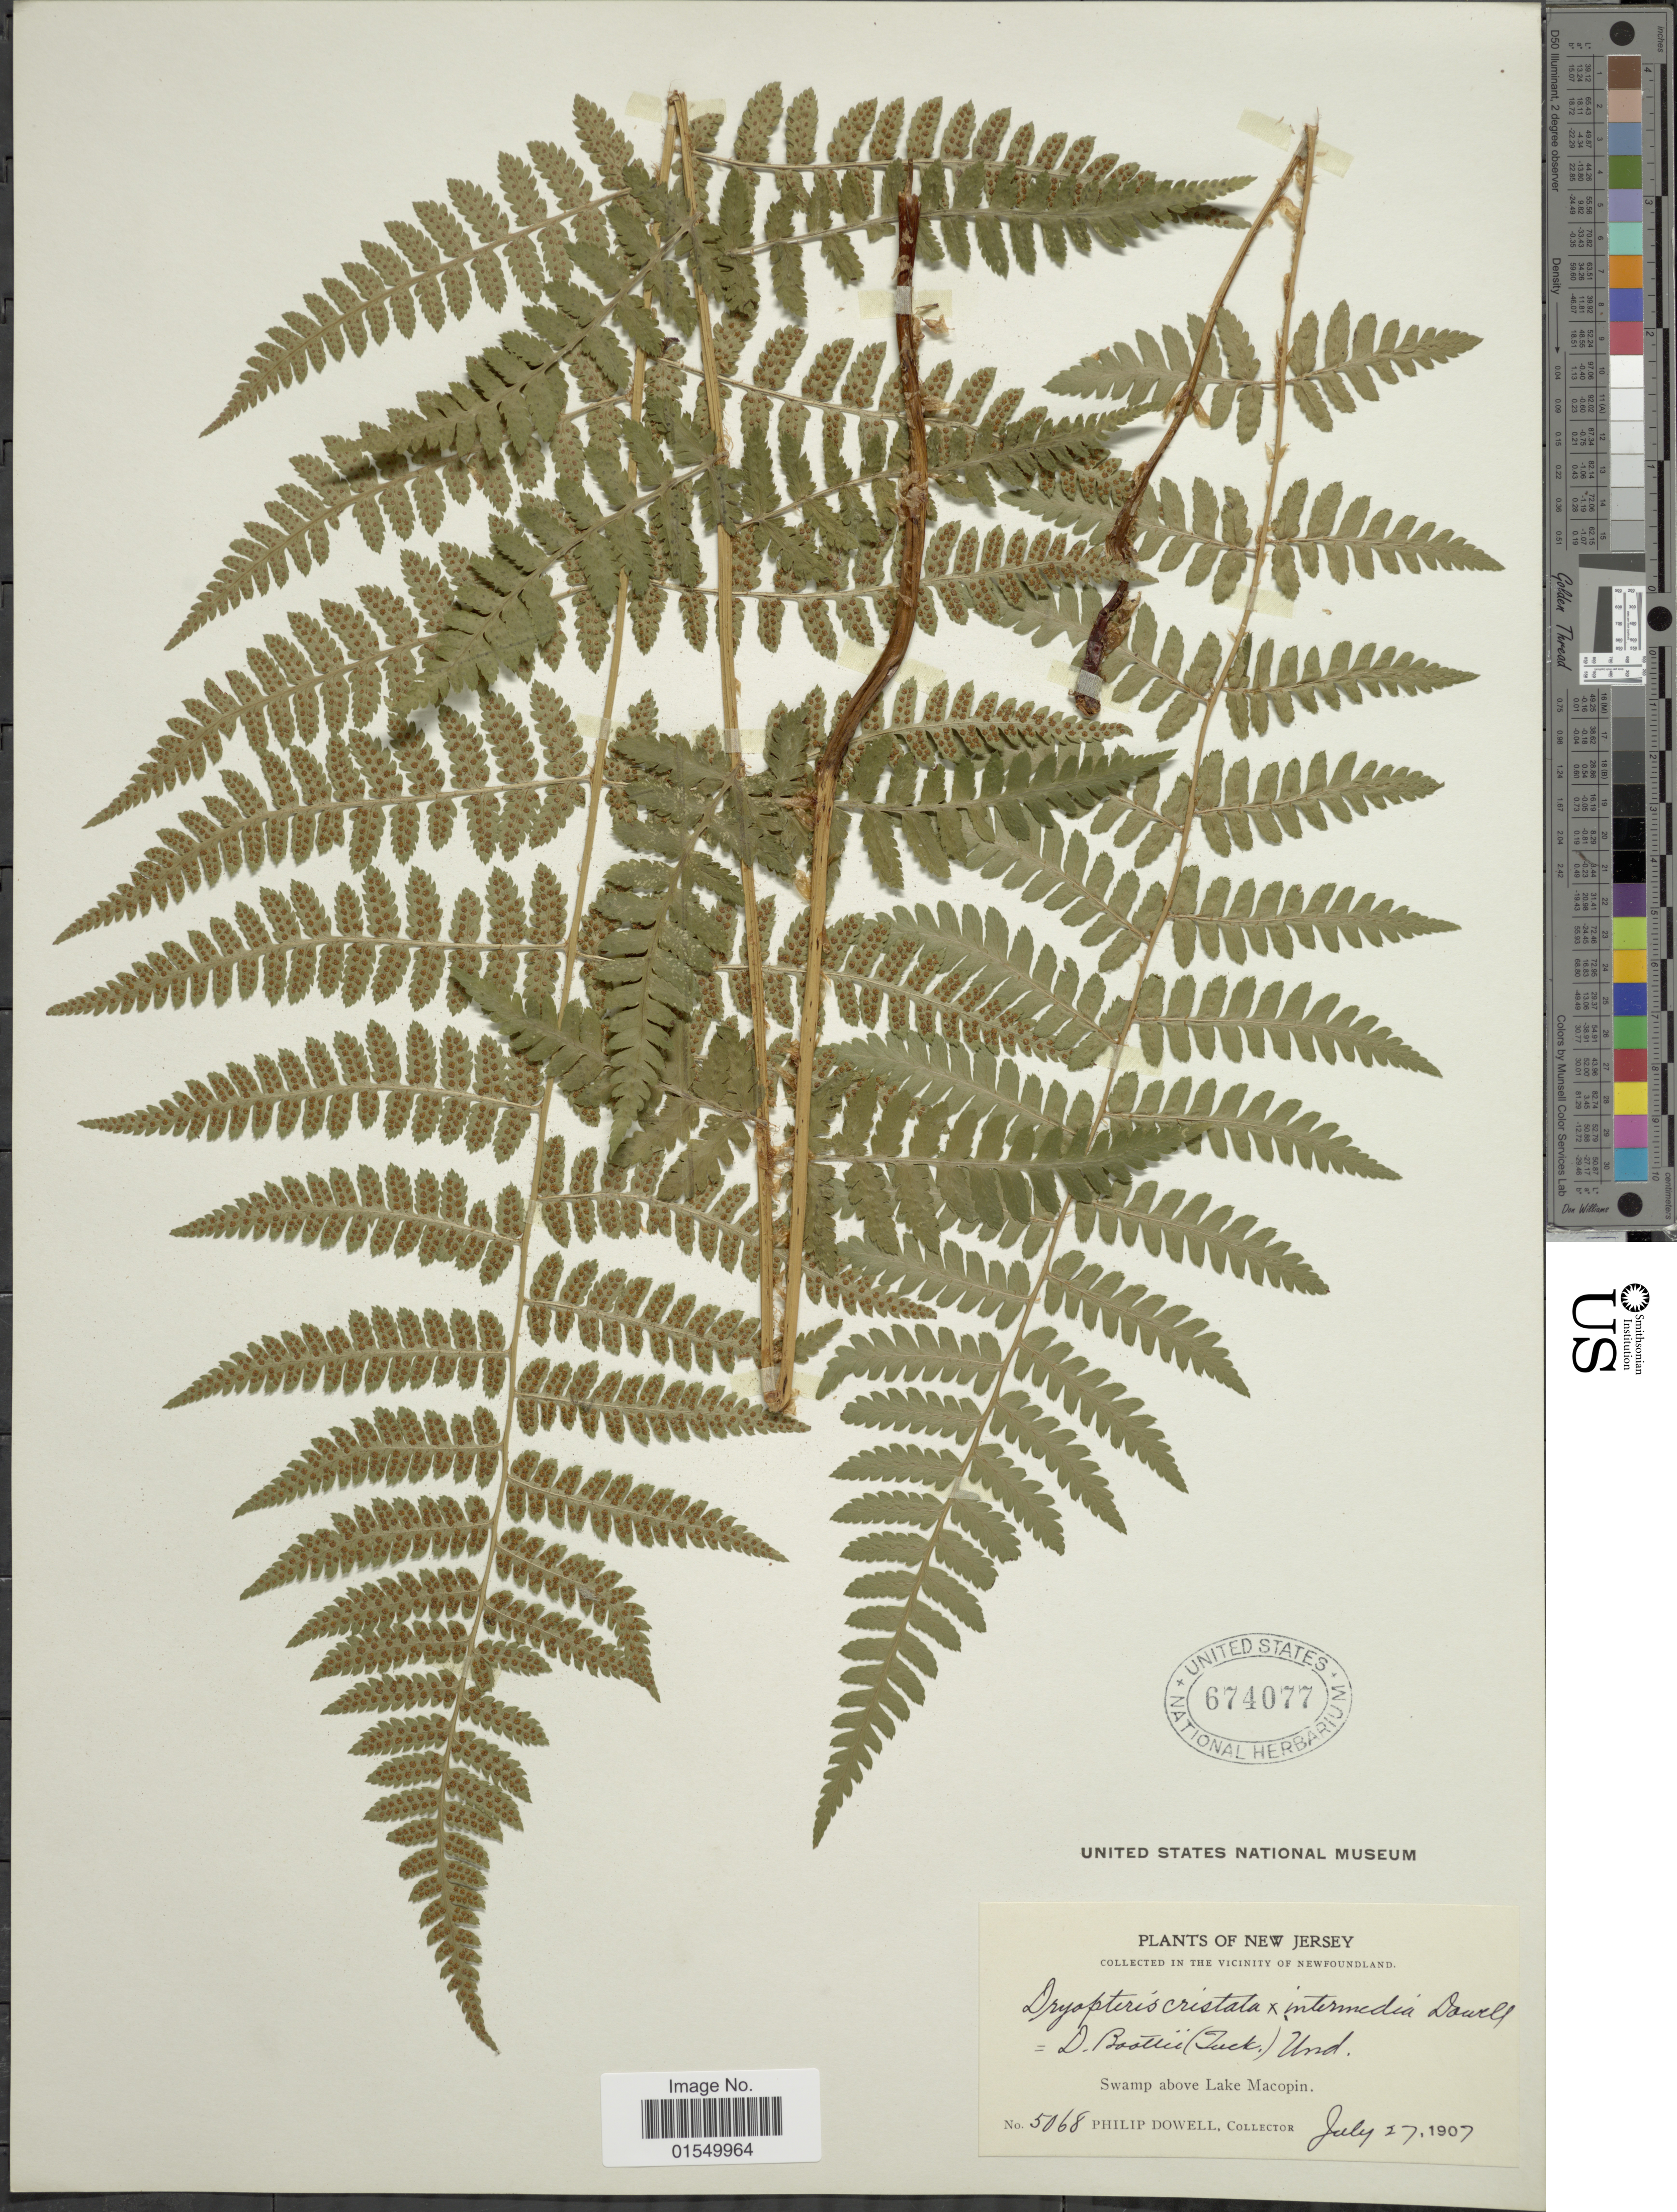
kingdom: Plantae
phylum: Tracheophyta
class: Polypodiopsida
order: Polypodiales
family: Dryopteridaceae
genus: Dryopteris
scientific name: Dryopteris x boottii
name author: Underw.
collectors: P. Dowell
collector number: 5068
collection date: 1907-07-27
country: United States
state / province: New Jersey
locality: Vicinity of Newfoundland, swamp above Lake Macopin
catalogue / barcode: US 674077